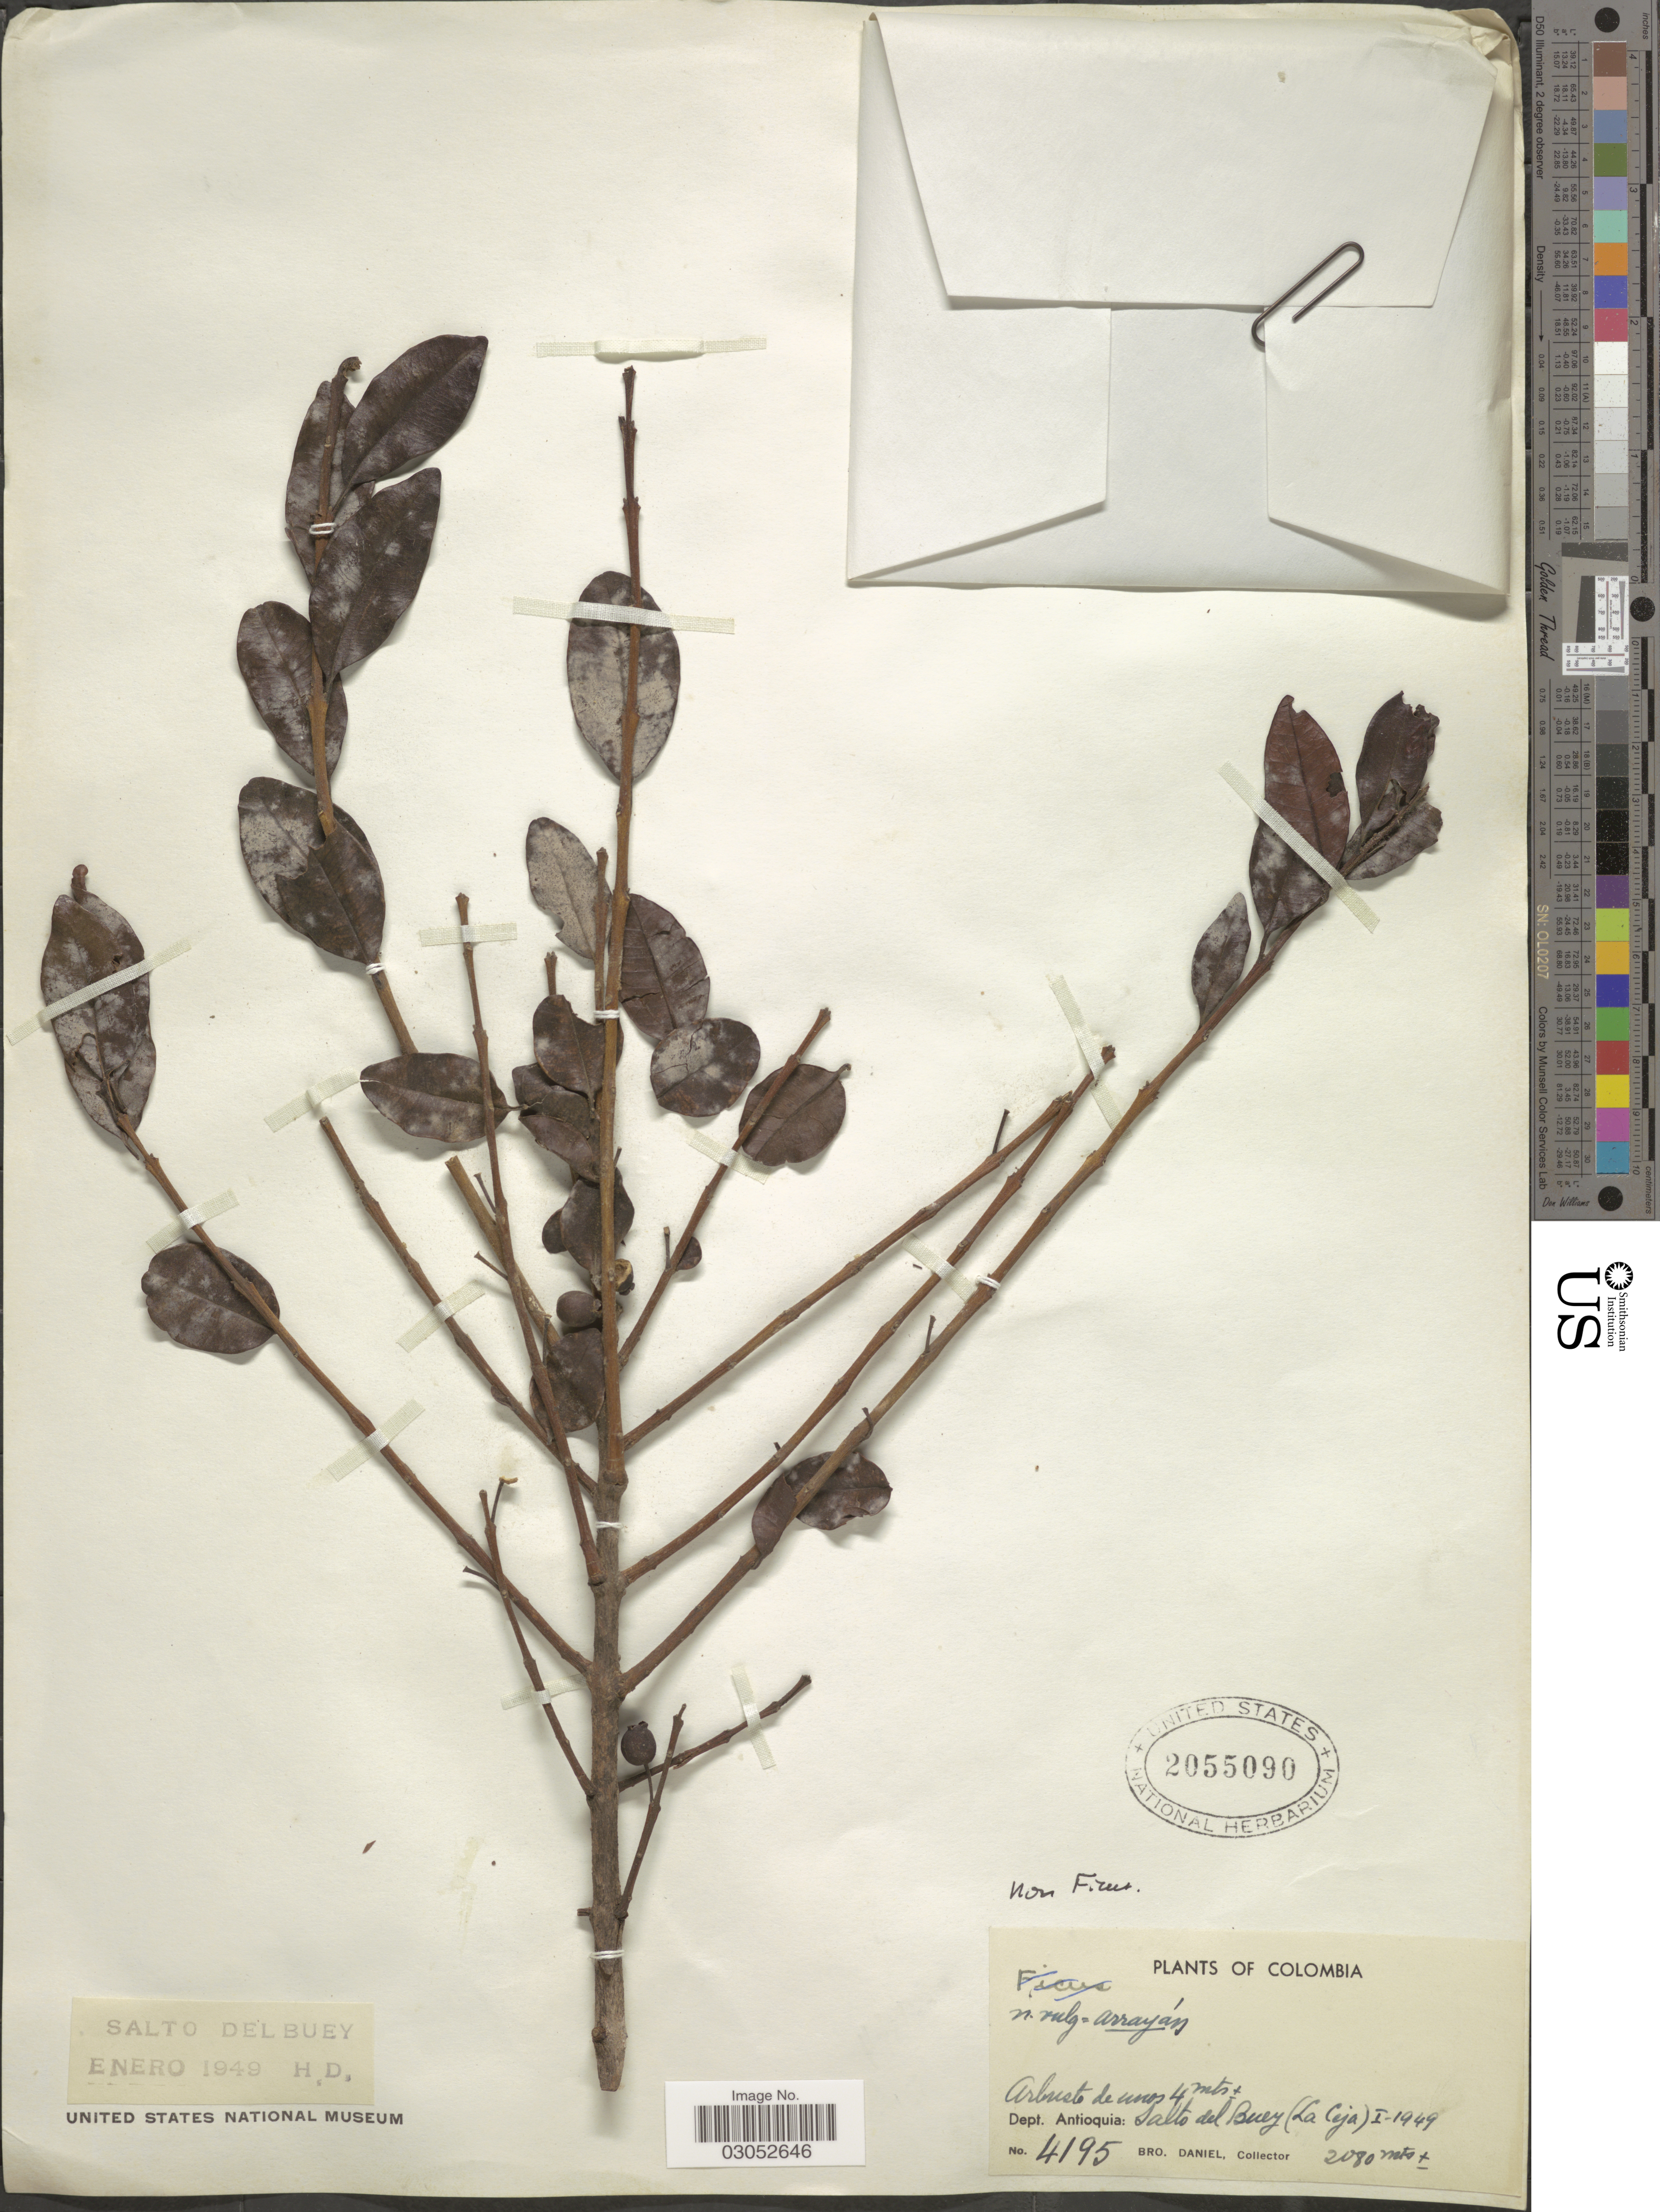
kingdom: Plantae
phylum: Tracheophyta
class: Magnoliopsida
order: Myrtales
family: Myrtaceae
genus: Myrcia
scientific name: Myrcia sp.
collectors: Bro. Daniel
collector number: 4195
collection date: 1949-01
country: Colombia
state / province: Antioquia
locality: Dept. Antioquia: Salto del Buey (La Ceja).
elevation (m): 2080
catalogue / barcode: US 2055090